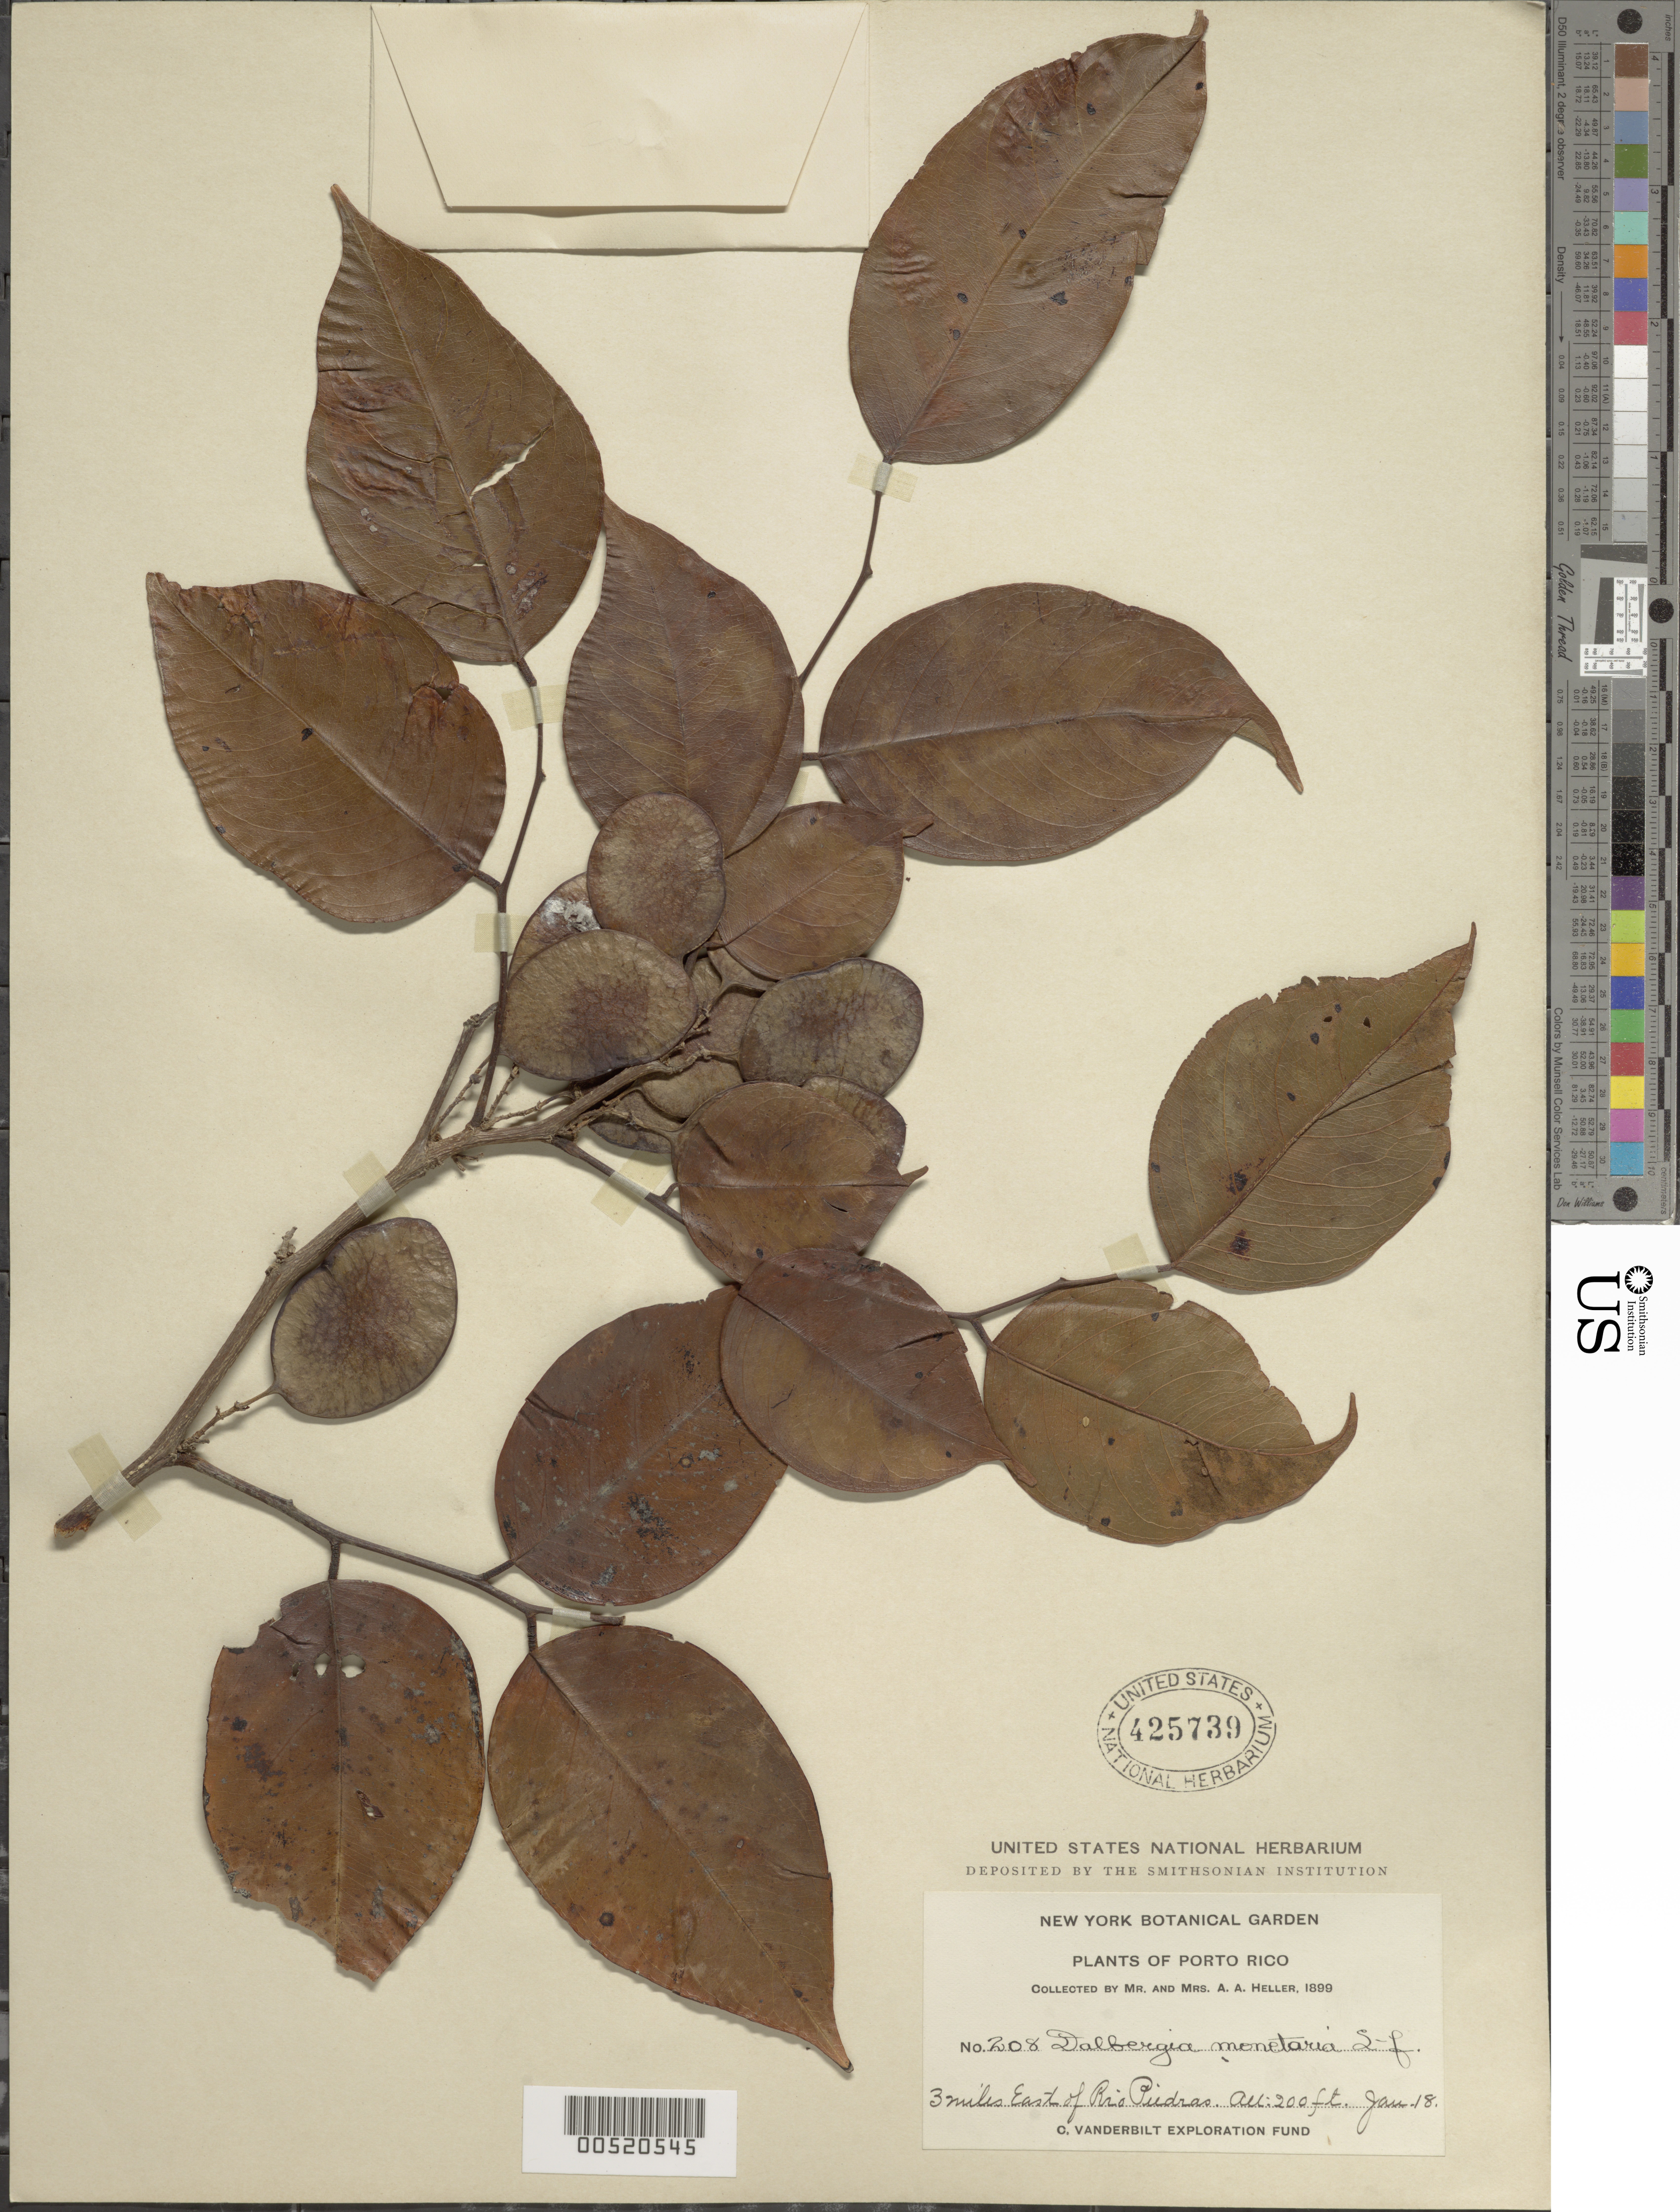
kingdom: Plantae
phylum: Tracheophyta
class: Magnoliopsida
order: Fabales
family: Fabaceae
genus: Dalbergia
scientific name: Dalbergia monetaria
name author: L. f.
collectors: A. A. Heller & E. G. Heller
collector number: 208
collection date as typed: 18 Jan 1899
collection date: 1899-01-18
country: Puerto Rico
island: Greater Antilles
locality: Rio Piedras, 3 mi E of.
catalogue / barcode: US 425739